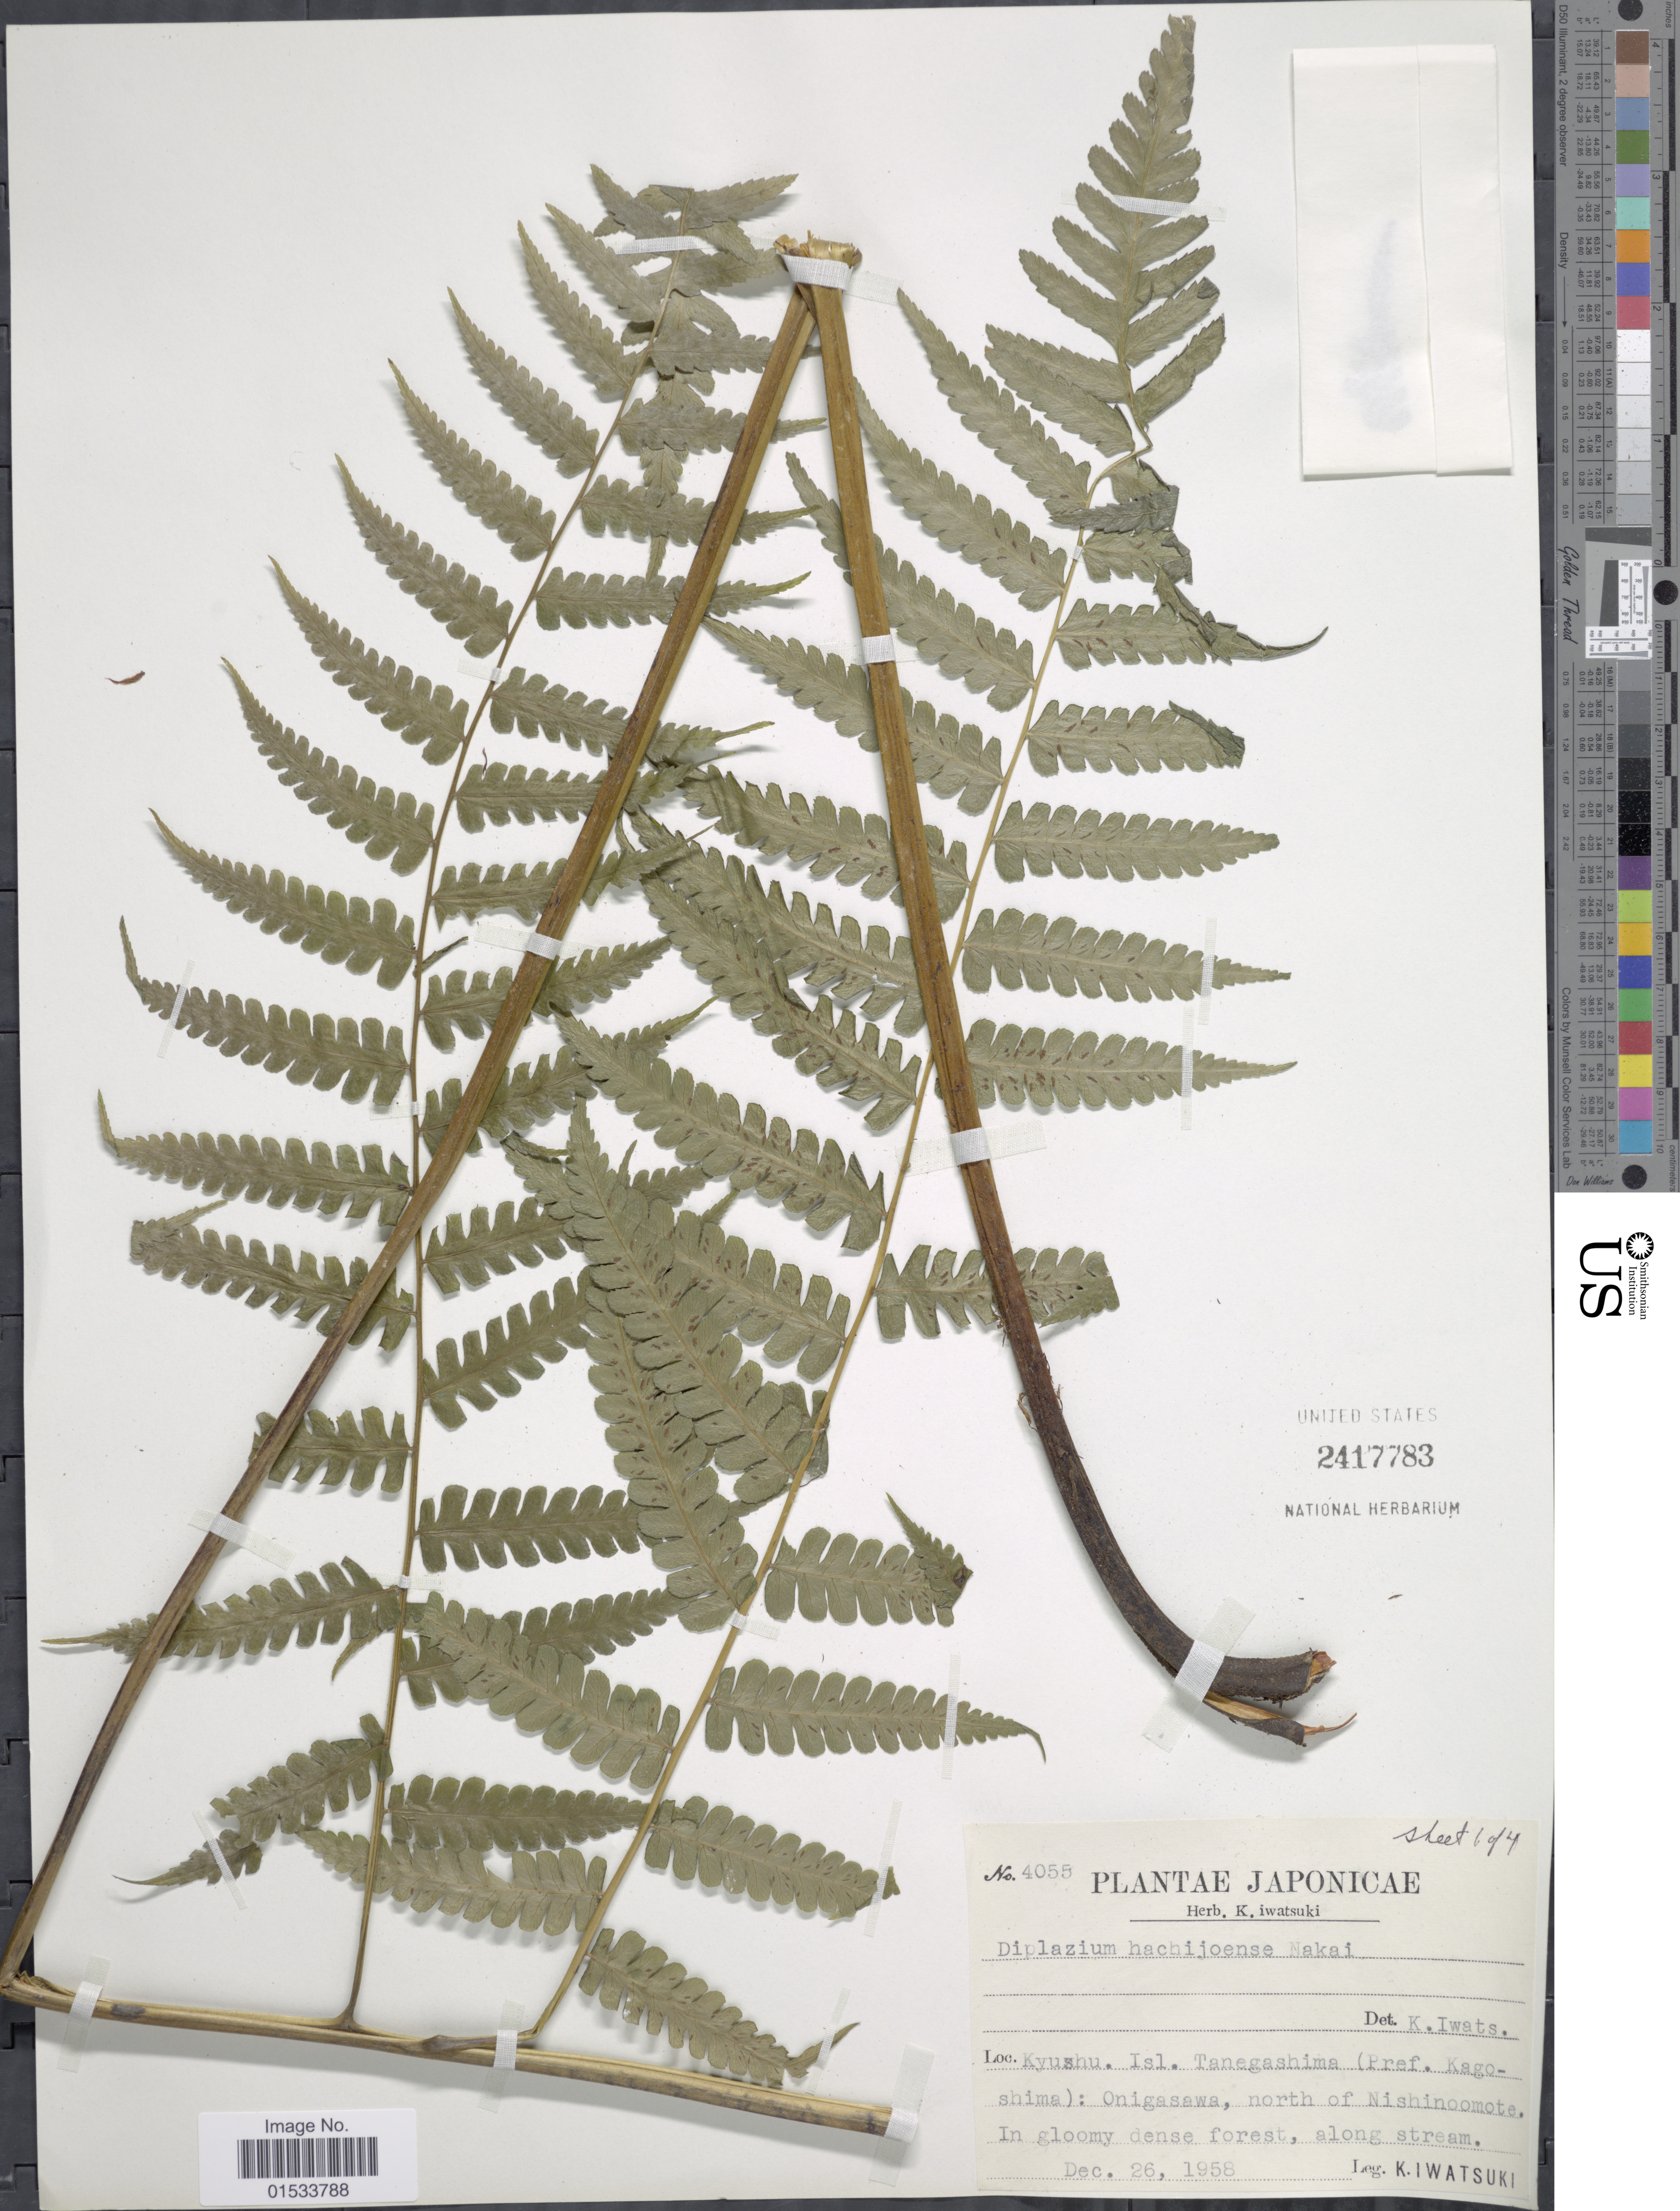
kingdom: Plantae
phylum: Tracheophyta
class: Polypodiopsida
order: Polypodiales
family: Athyriaceae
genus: Diplazium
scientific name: Diplazium hachijoense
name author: Nakai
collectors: K. Iwatsuki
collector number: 4055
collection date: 1958-12-26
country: Japan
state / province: Kagosima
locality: Kyushu, Isl. Tanegashima, Onigasawa, north of Nishinoomote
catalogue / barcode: US 2417783